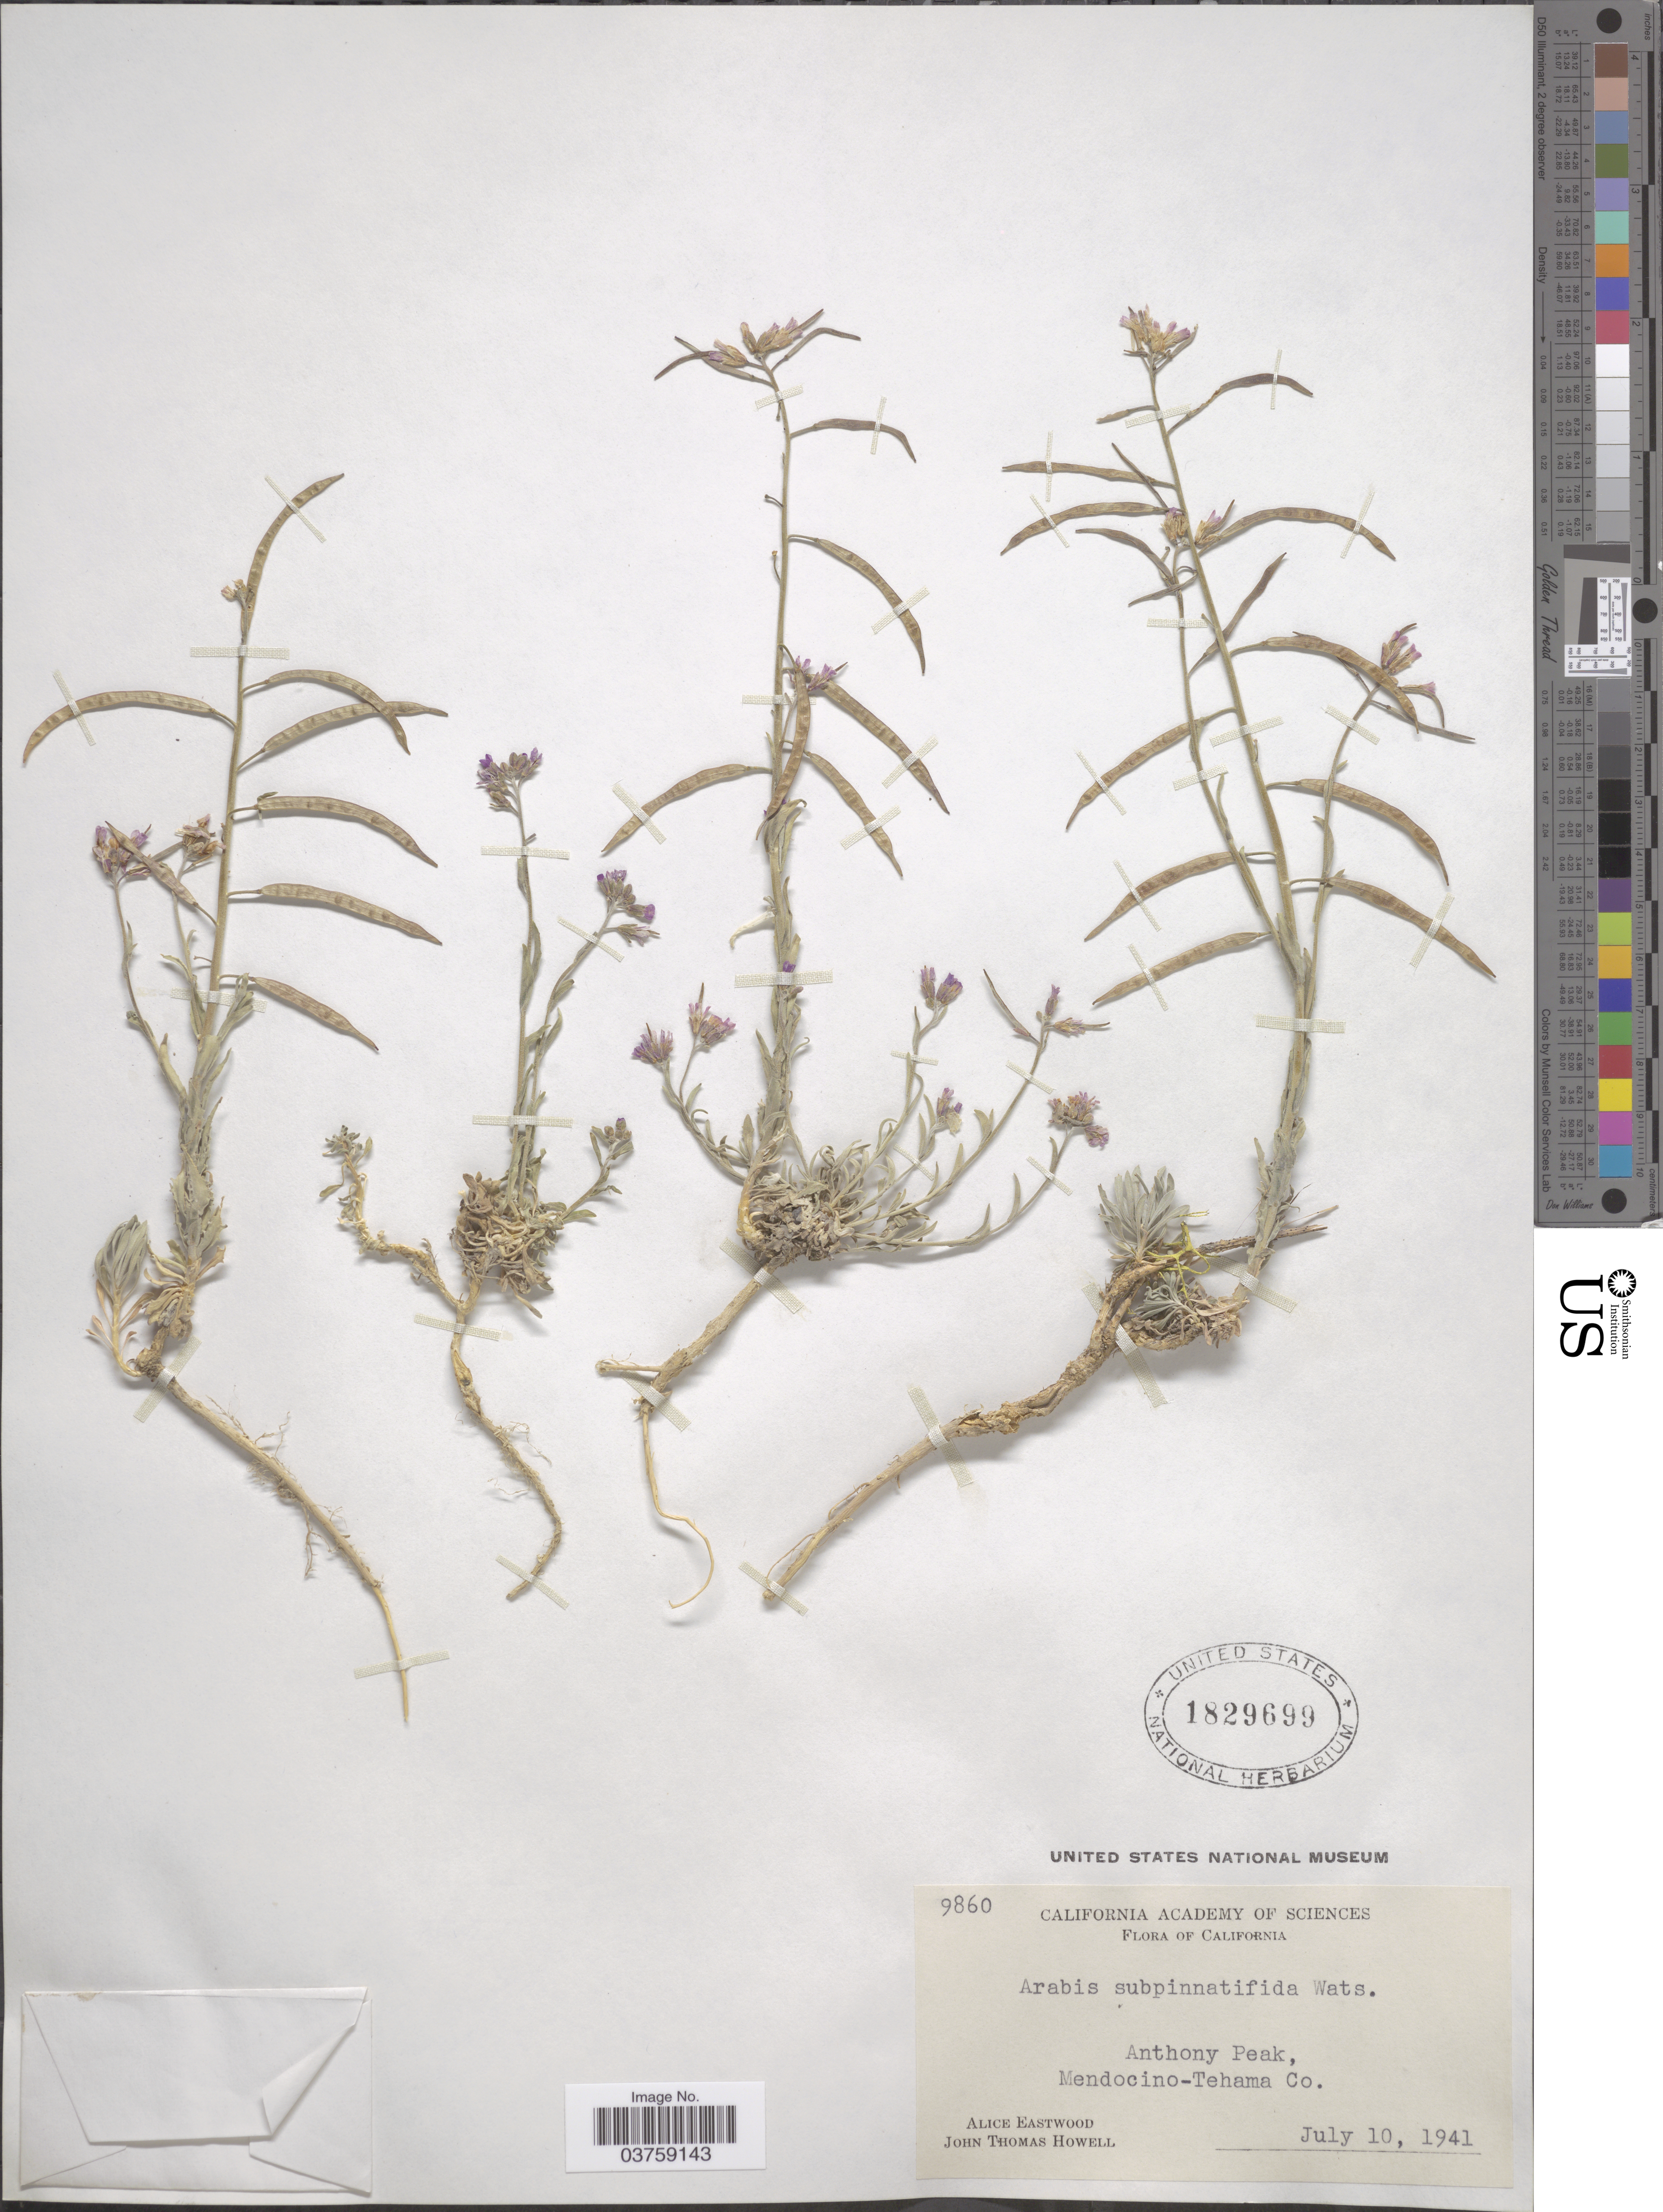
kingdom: Plantae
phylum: Tracheophyta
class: Magnoliopsida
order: Brassicales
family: Brassicaceae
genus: Arabis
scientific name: Arabis subpinnatifida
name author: S. Watson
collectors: A. Eastwood & J. T. Howell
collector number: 9860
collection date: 1941-07-10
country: United States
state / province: California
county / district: Mendocino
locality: Anthony Peak, Mendocino-Tehama Co.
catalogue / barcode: US 1829699